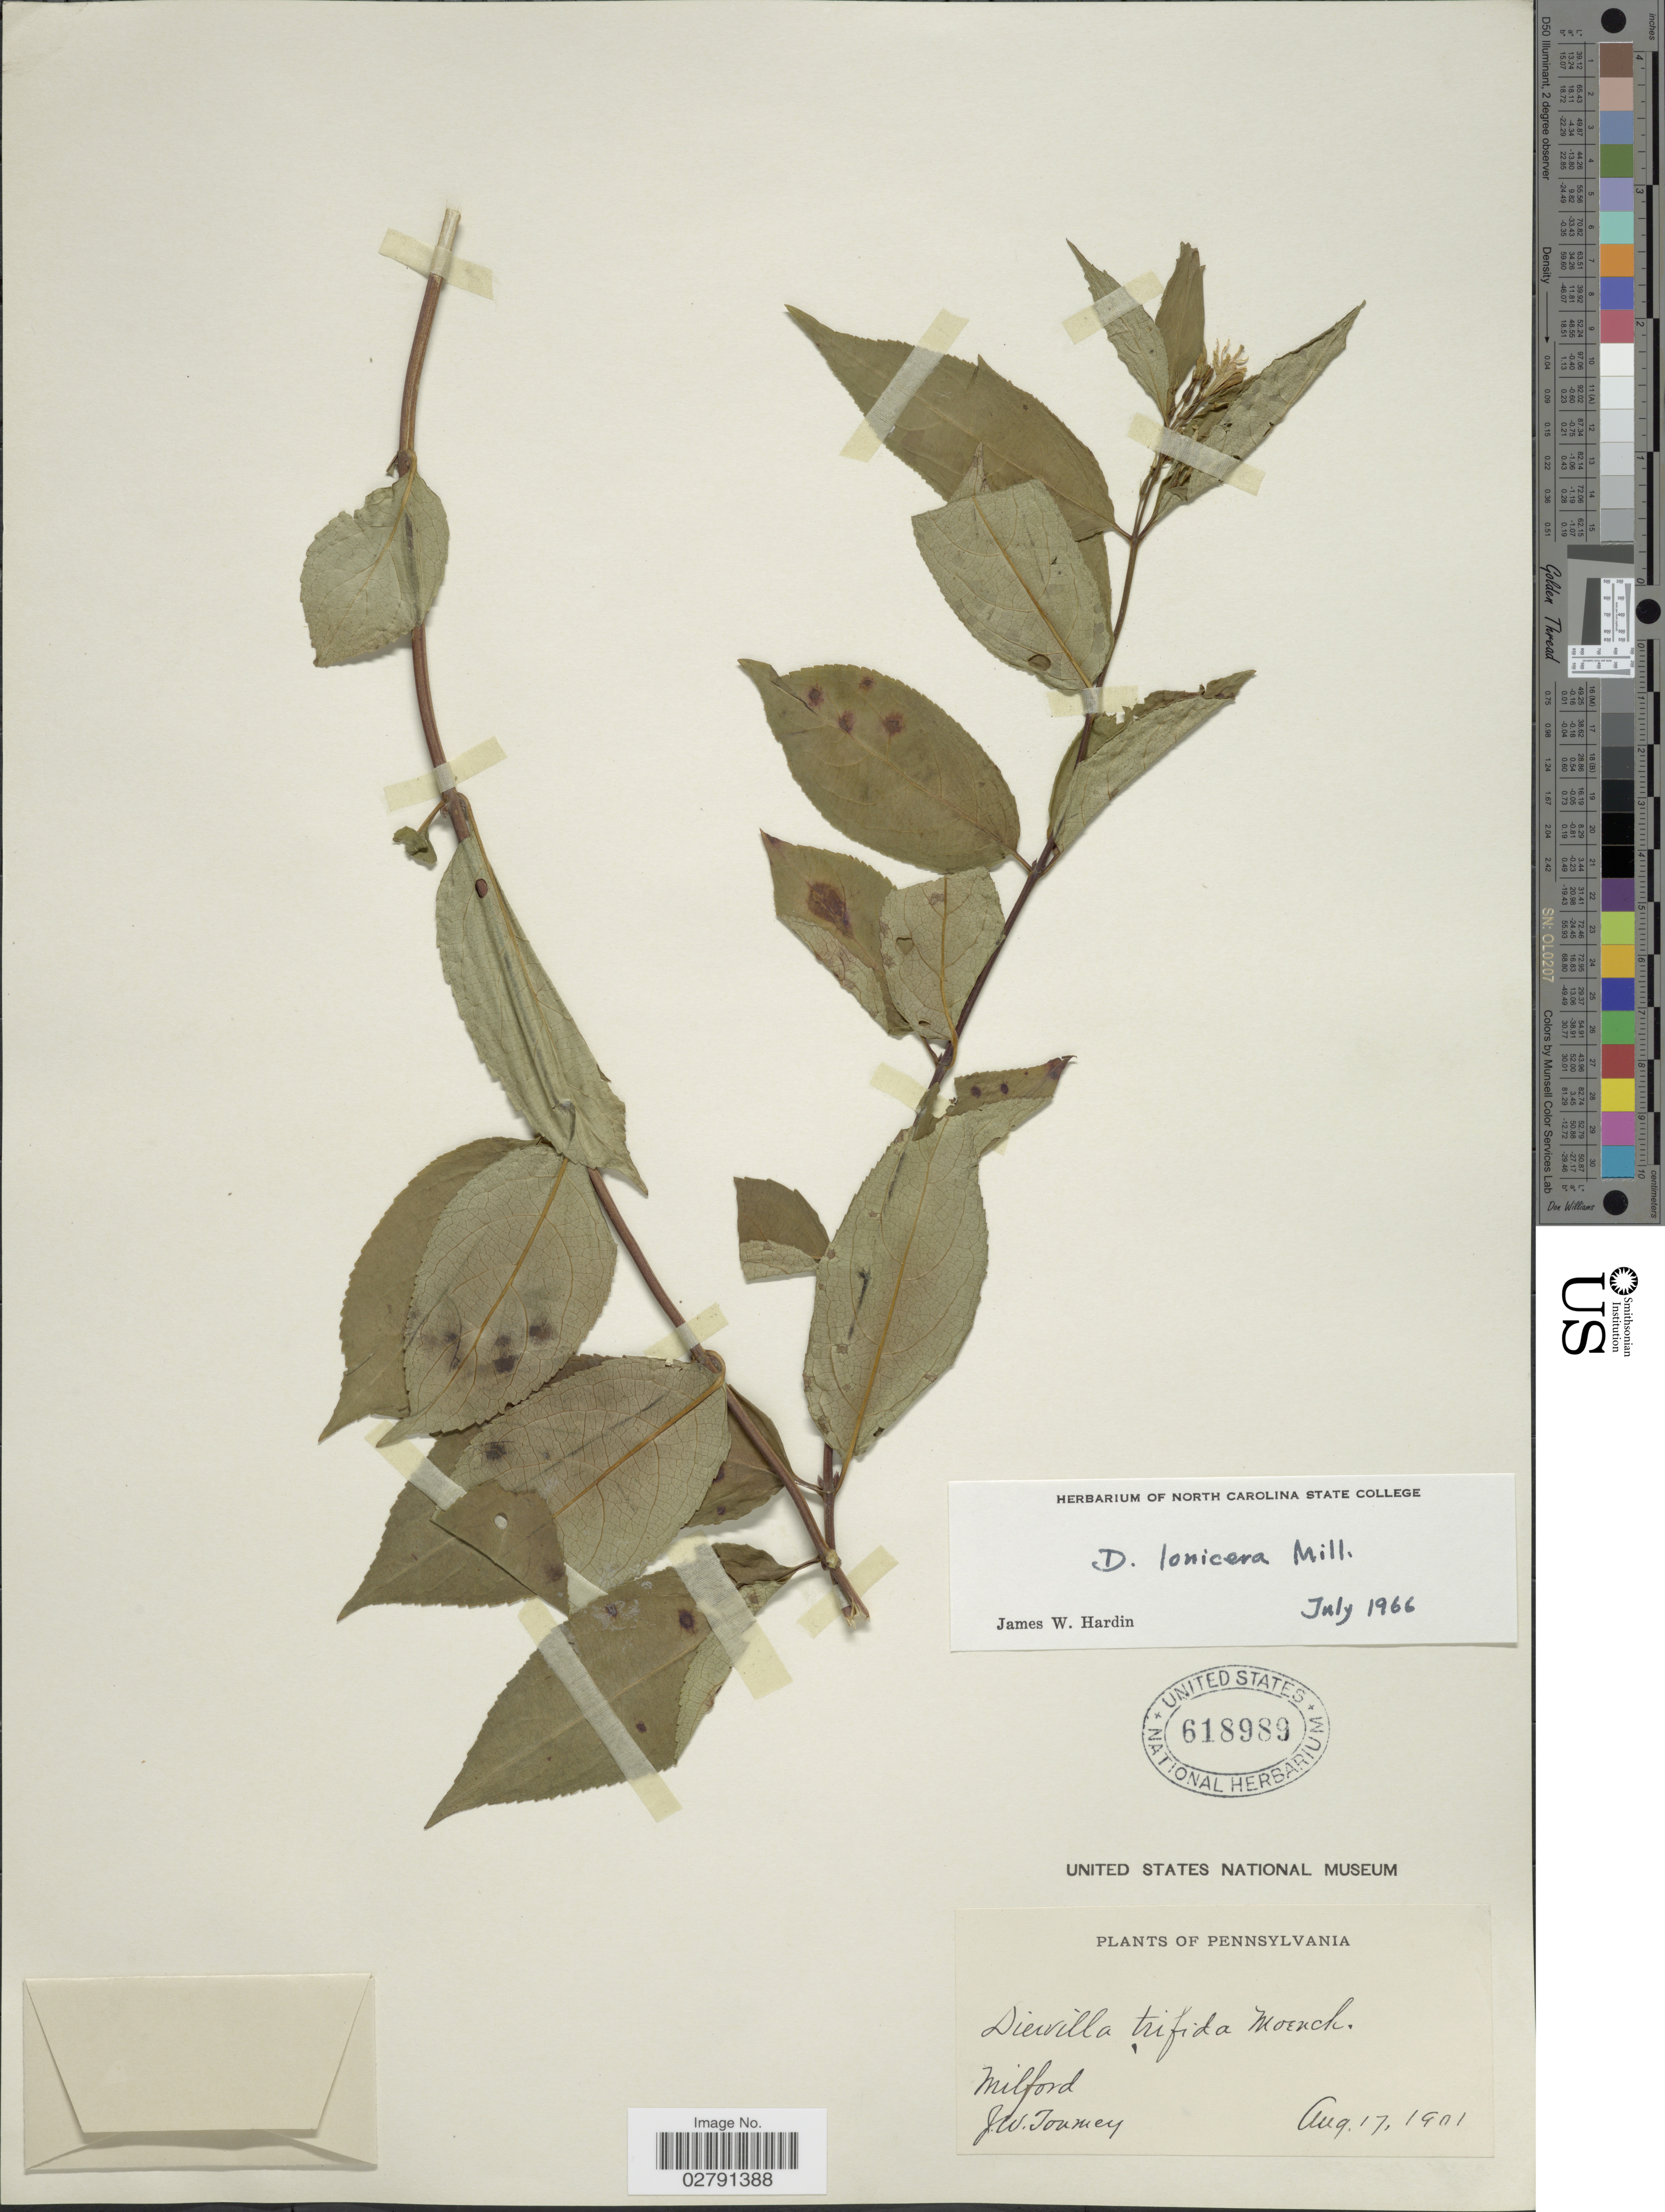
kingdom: Plantae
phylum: Tracheophyta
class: Magnoliopsida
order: Dipsacales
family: Caprifoliaceae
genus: Diervilla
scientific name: Diervilla lonicera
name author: Mill.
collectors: J. W. Toumey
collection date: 1901-08-17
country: United States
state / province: Pennsylvania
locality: Milford.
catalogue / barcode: US 618989